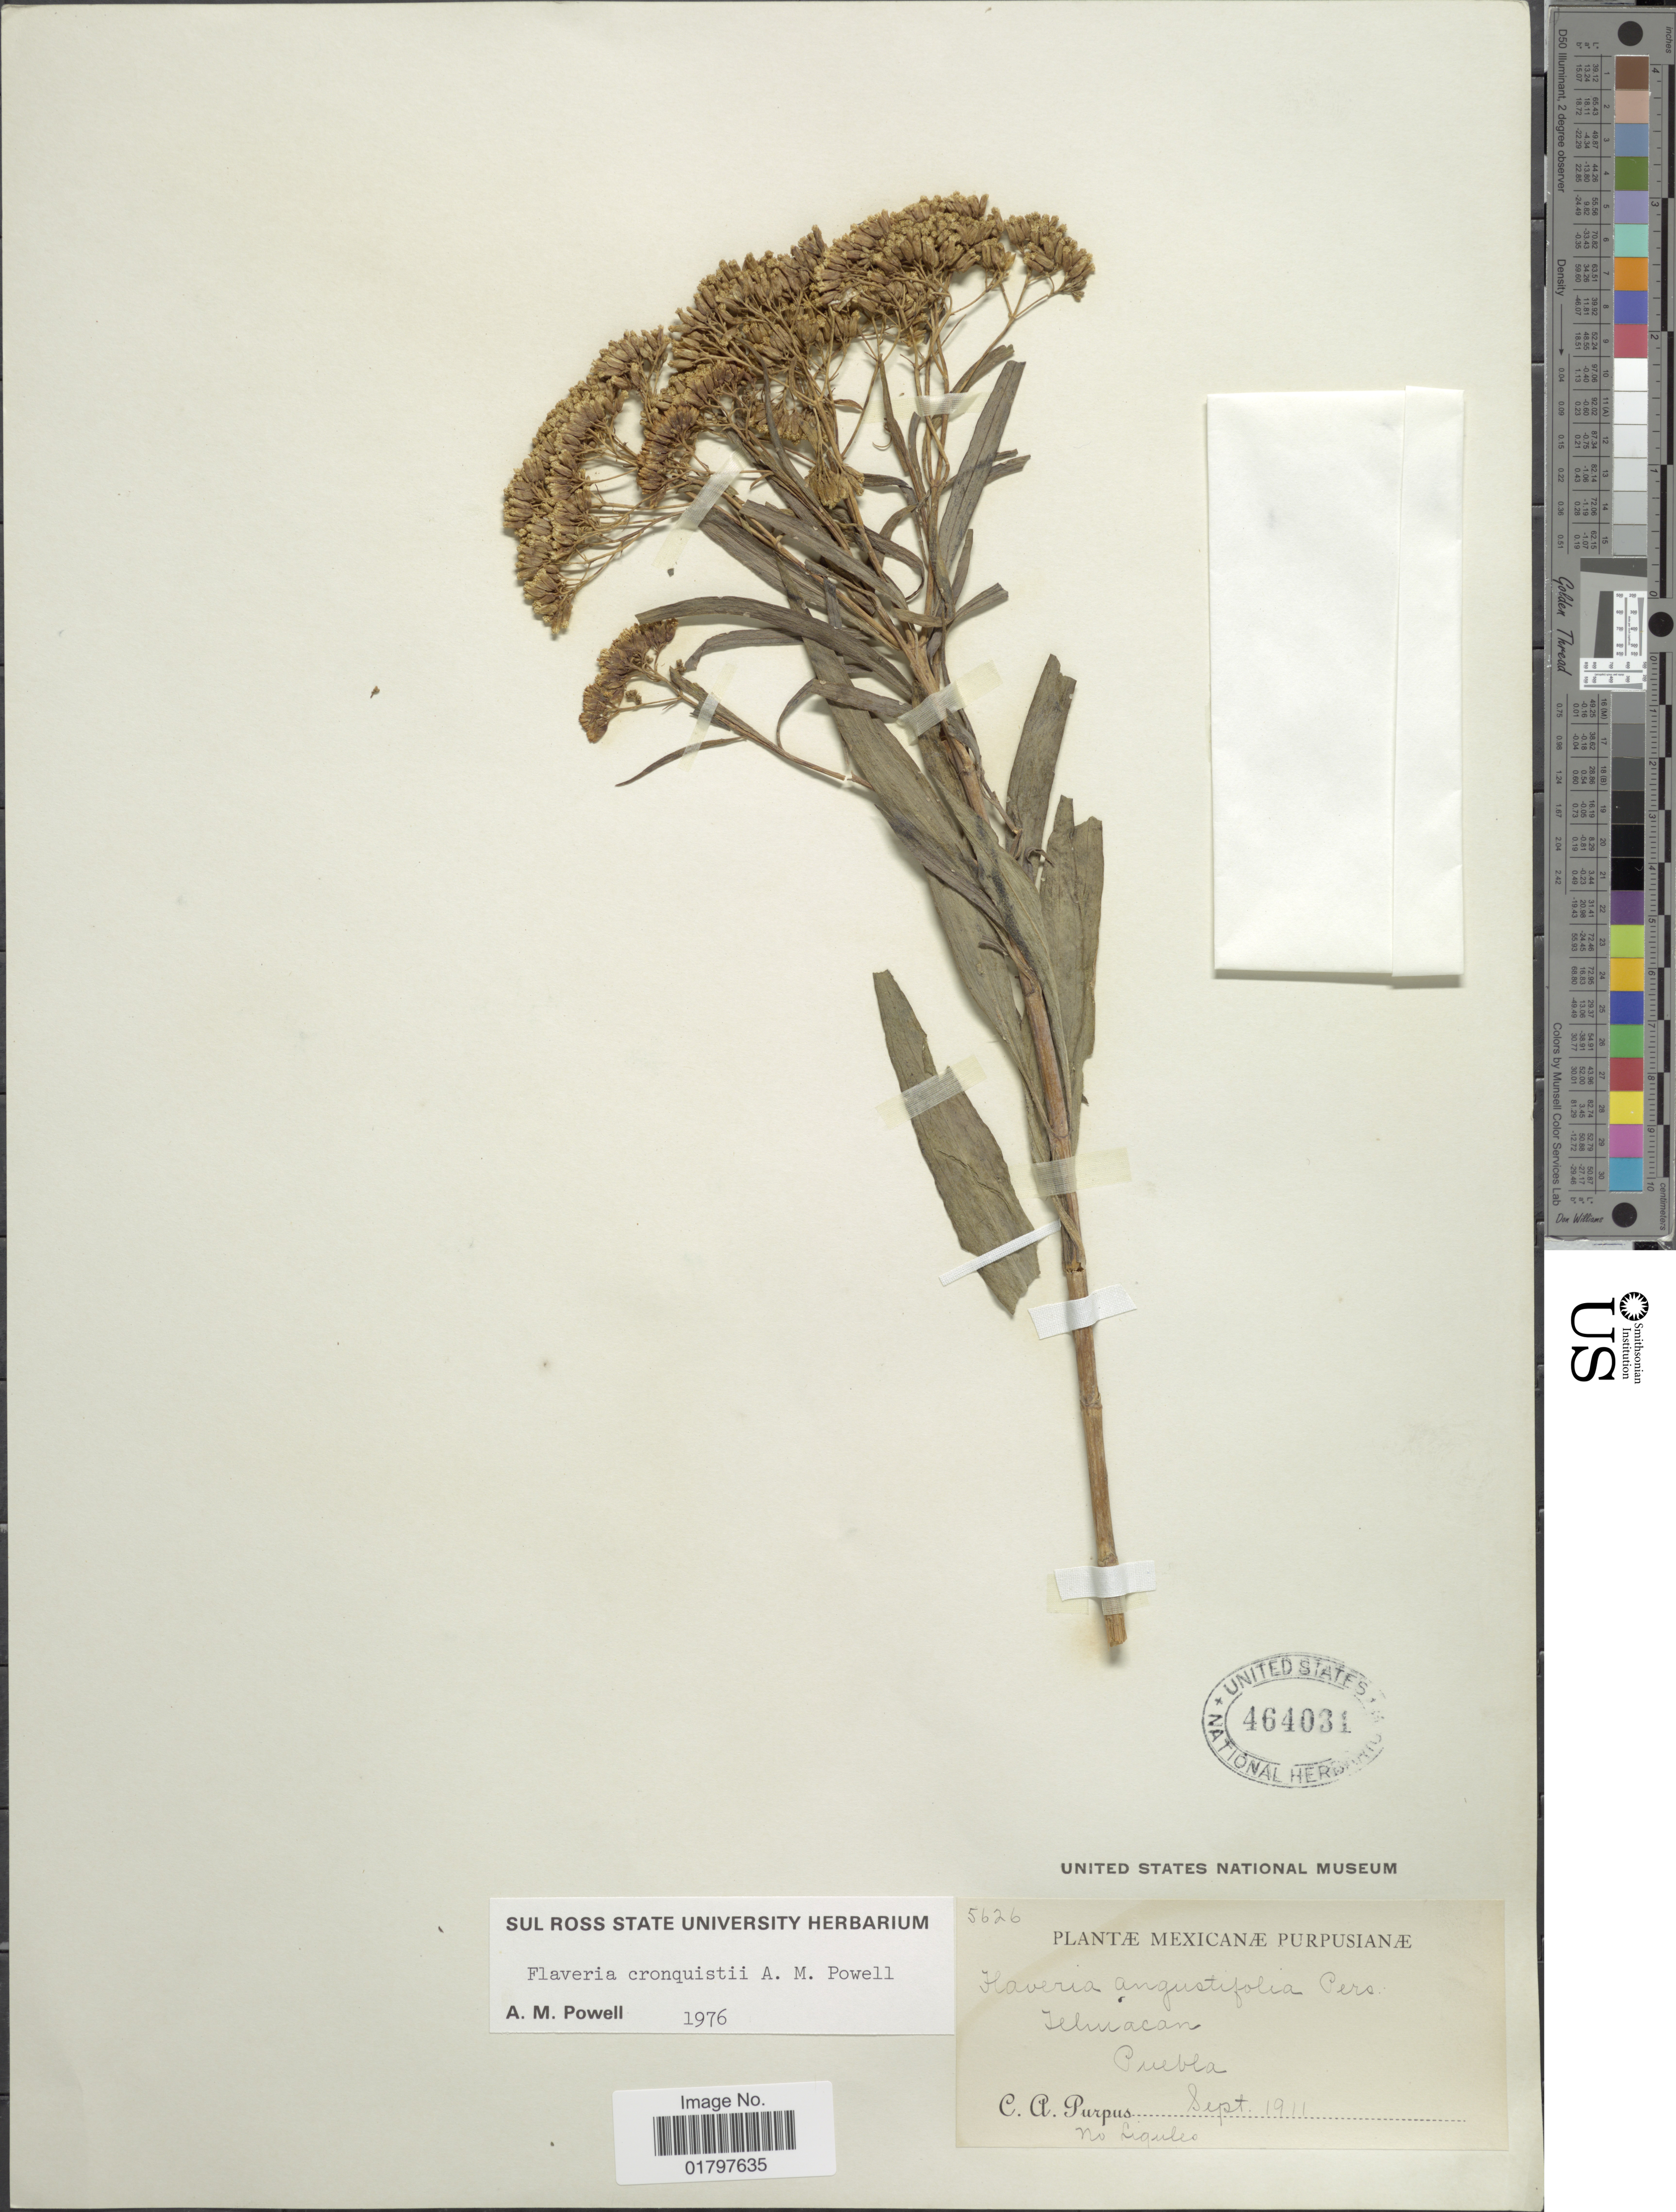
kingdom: Plantae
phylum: Tracheophyta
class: Magnoliopsida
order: Asterales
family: Asteraceae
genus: Flaveria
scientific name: Flaveria cronquistii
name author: A.M. Powell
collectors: C. A. Purpus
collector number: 5626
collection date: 1911-09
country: Mexico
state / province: Puebla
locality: Telmacan, Puebla.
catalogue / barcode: US 464031